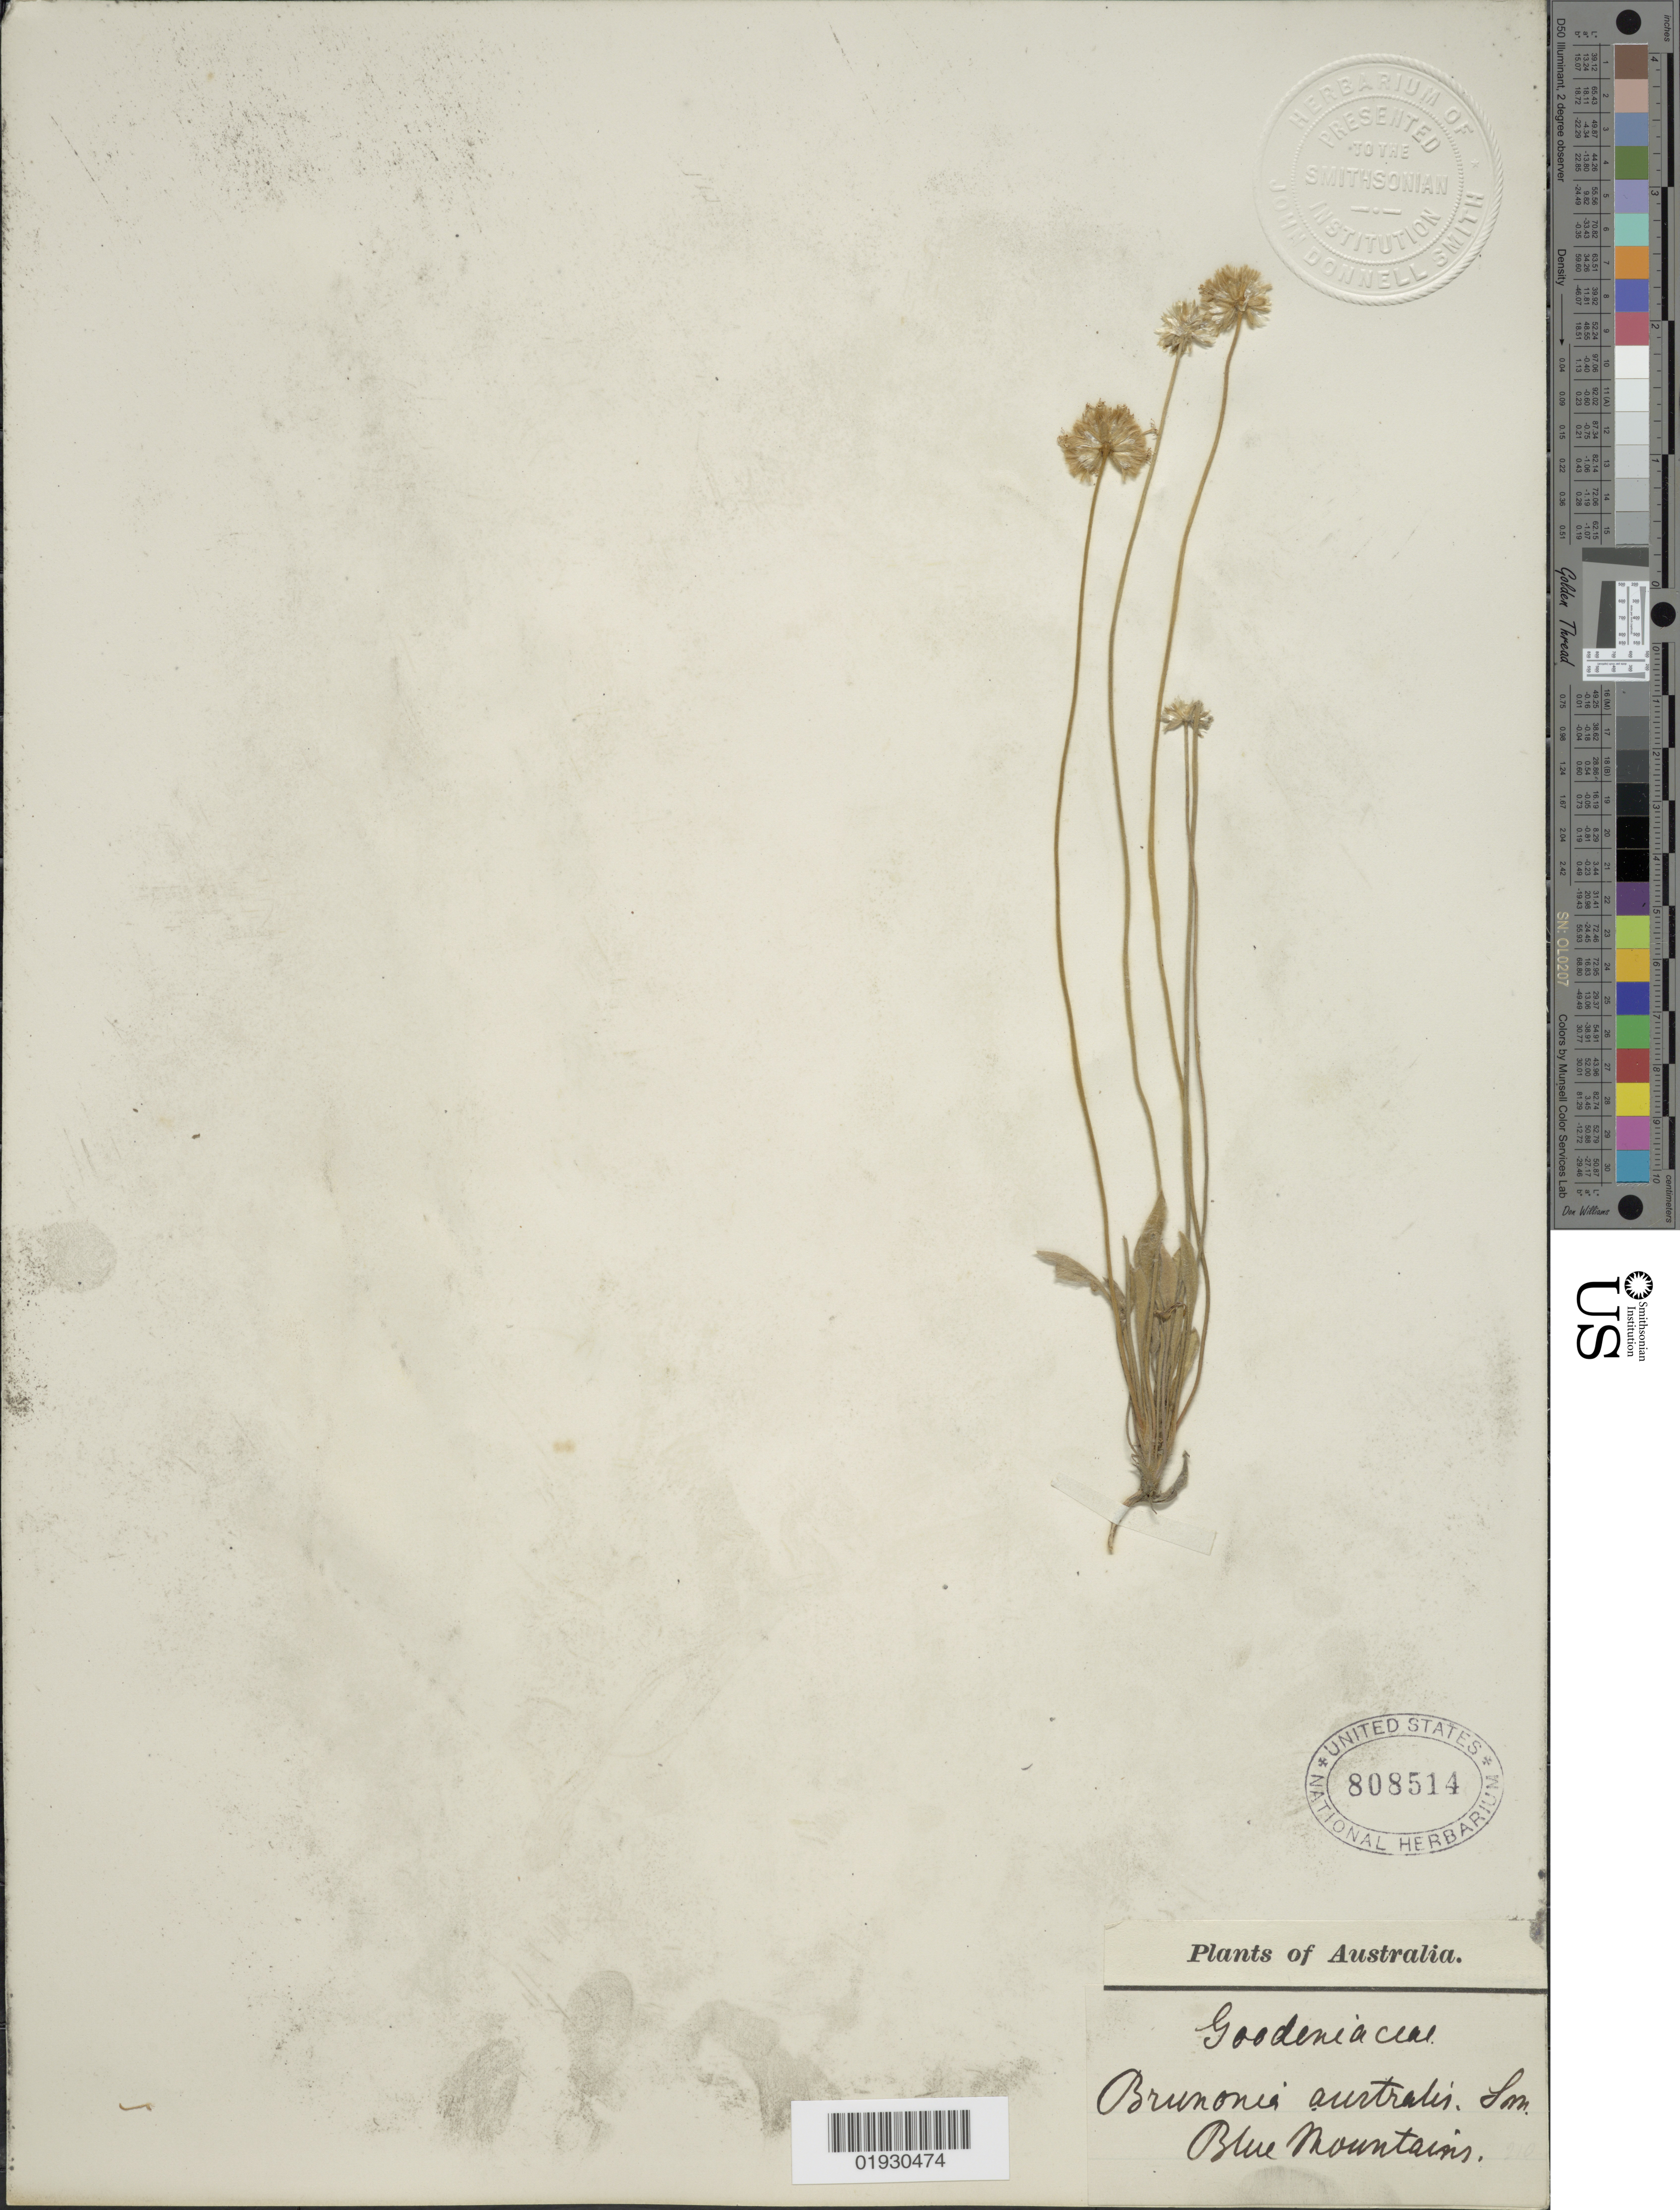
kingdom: Plantae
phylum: Tracheophyta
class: Magnoliopsida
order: Asterales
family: Goodeniaceae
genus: Brunonia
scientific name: Brunonia australis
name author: Sm. ex R. Br.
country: Australia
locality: Blue Mountains.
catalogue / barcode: US 808514